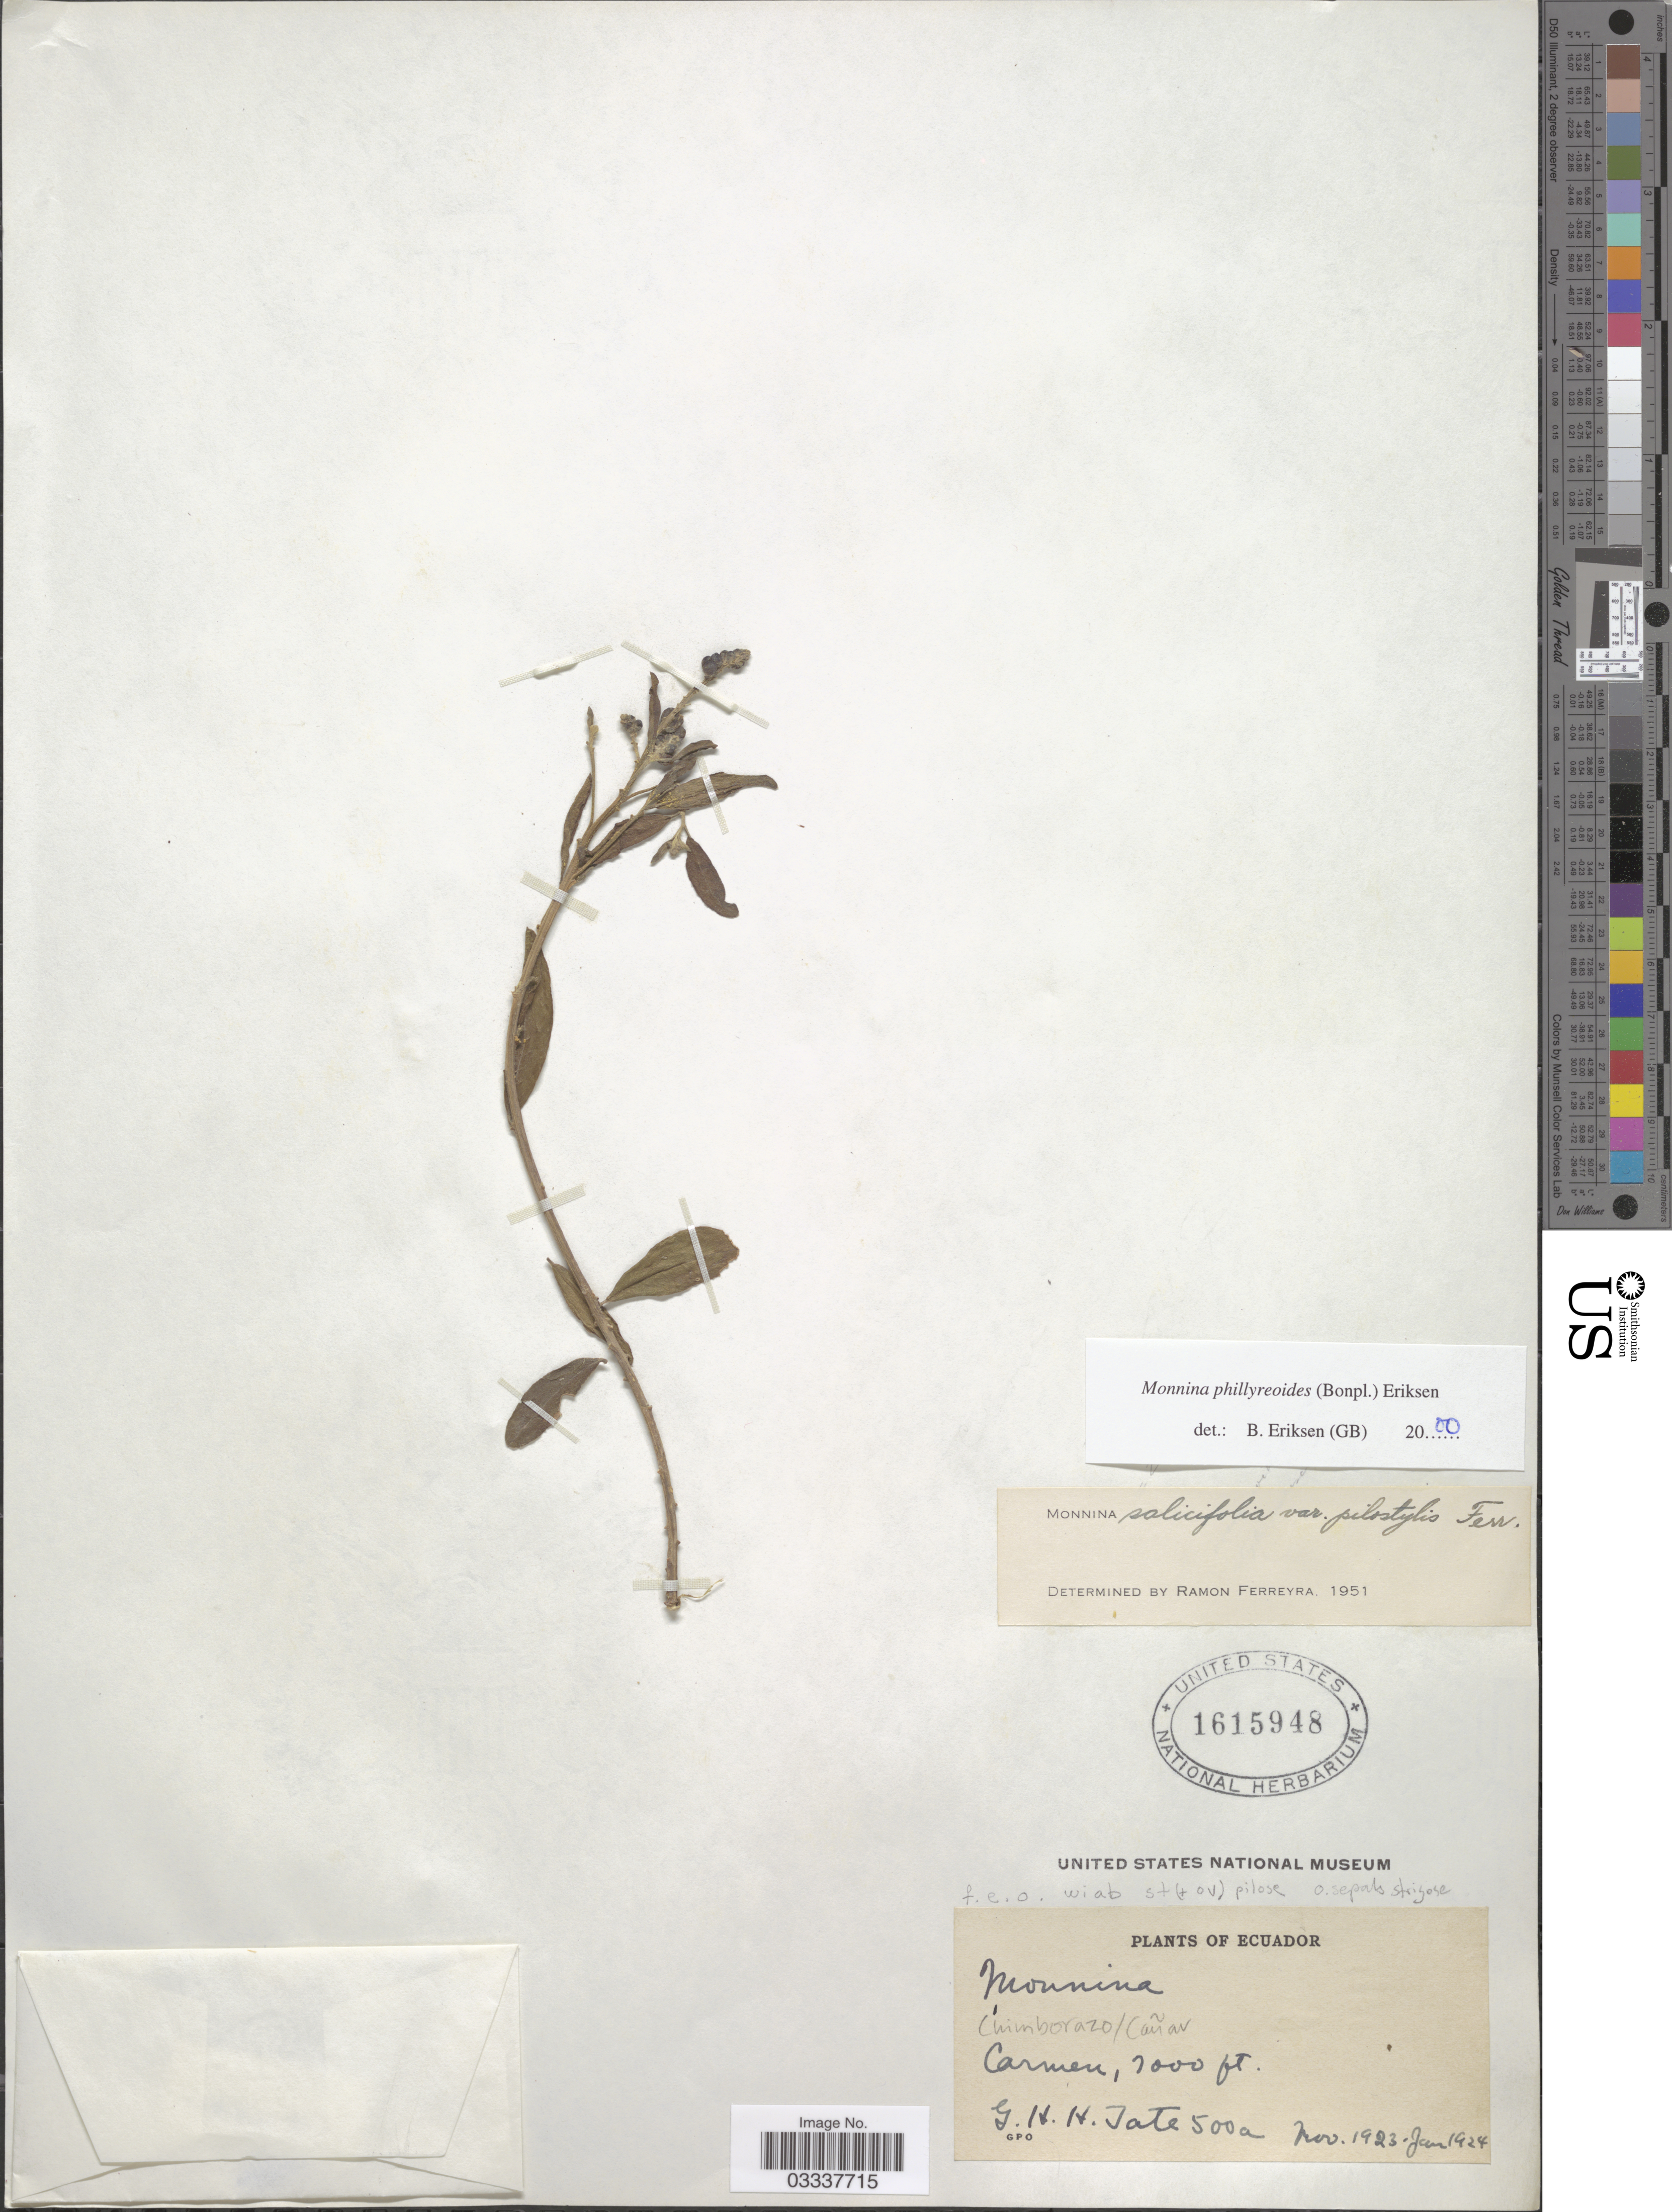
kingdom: Plantae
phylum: Tracheophyta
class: Magnoliopsida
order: Fabales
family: Polygalaceae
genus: Monnina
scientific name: Monnina phillyreoides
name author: (Bonpl.) B. Eriksen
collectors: G. H. H.Tate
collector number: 500a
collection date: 1923-11/1924-01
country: Ecuador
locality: Chimborazo/Cañar, Carmen.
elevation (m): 2134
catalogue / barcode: US 1615948